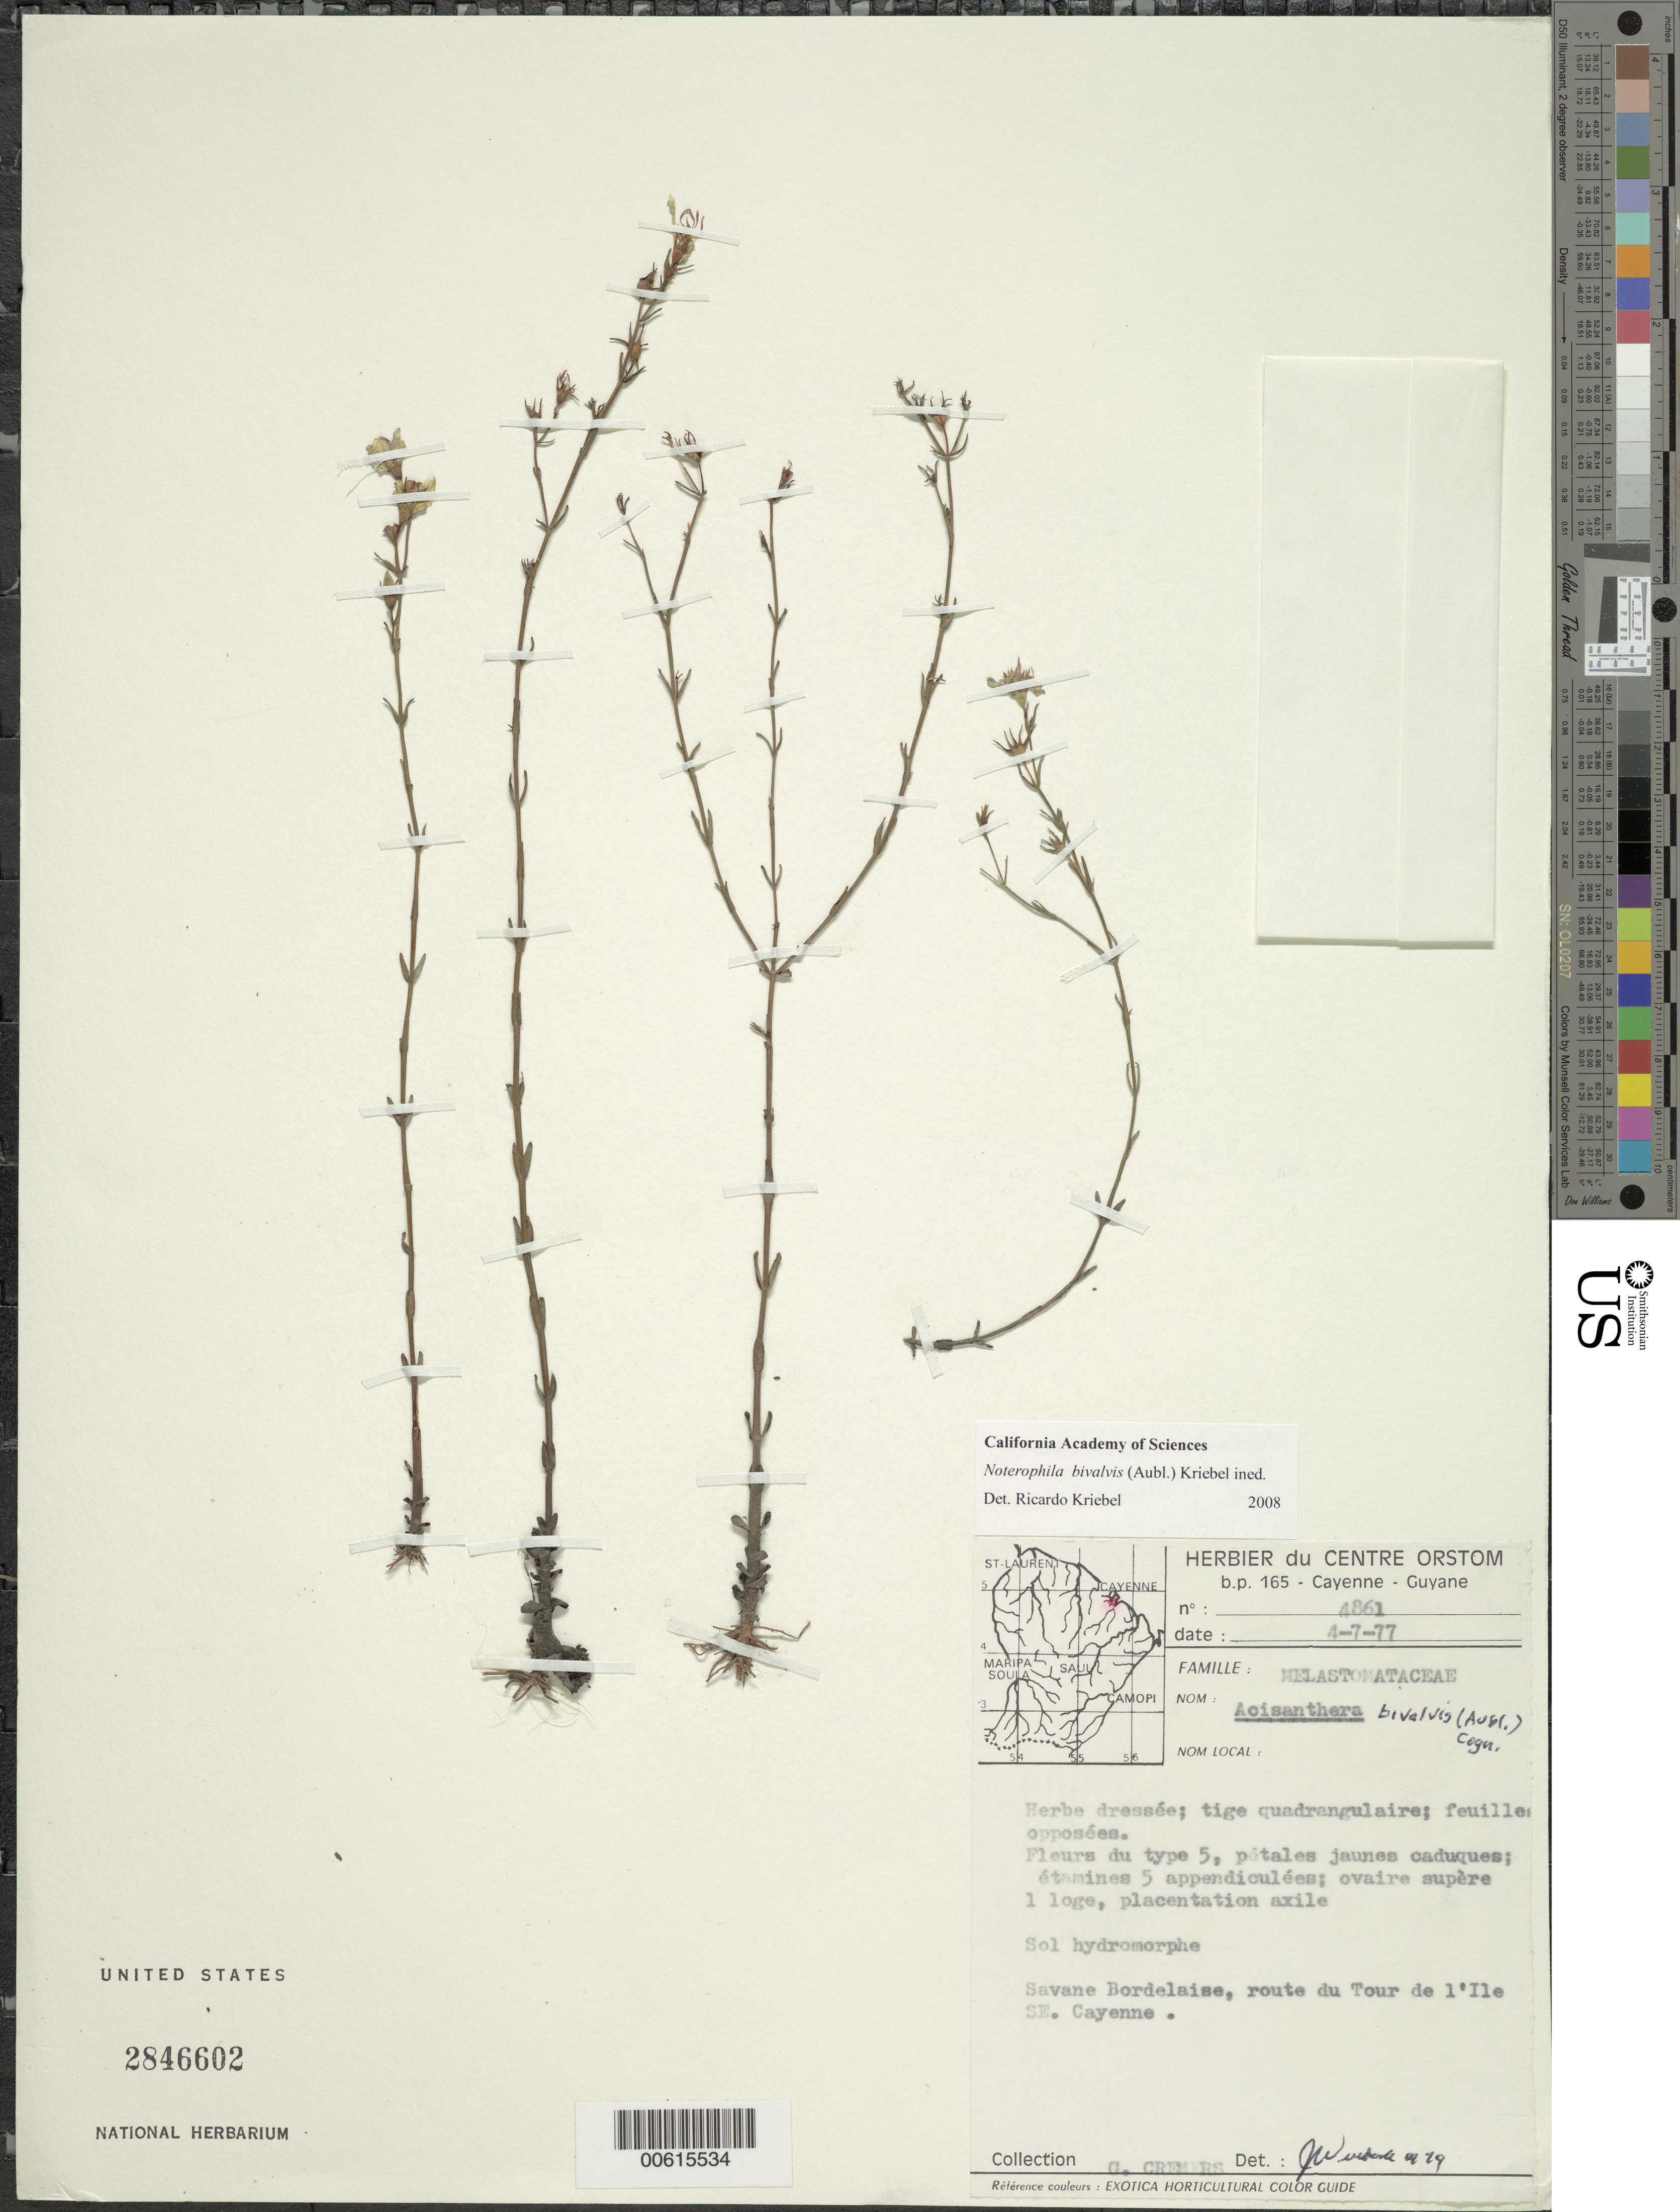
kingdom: Plantae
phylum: Tracheophyta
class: Magnoliopsida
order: Myrtales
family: Melastomataceae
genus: Noterophila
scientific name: Noterophila bivalvis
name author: (Aubl.) Kriebel & M.J. Rocha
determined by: Nunes da Silva, Diego, (RB), Jardim Botanico do Rio de Janeiro - Herbario (BRAZIL)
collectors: G. Cremers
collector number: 4861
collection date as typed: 4-Jul-77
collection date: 1977-07-04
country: French Guiana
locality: Savane Bordelaise, route du tour d'Ile SE Cayenne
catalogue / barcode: US 2846602